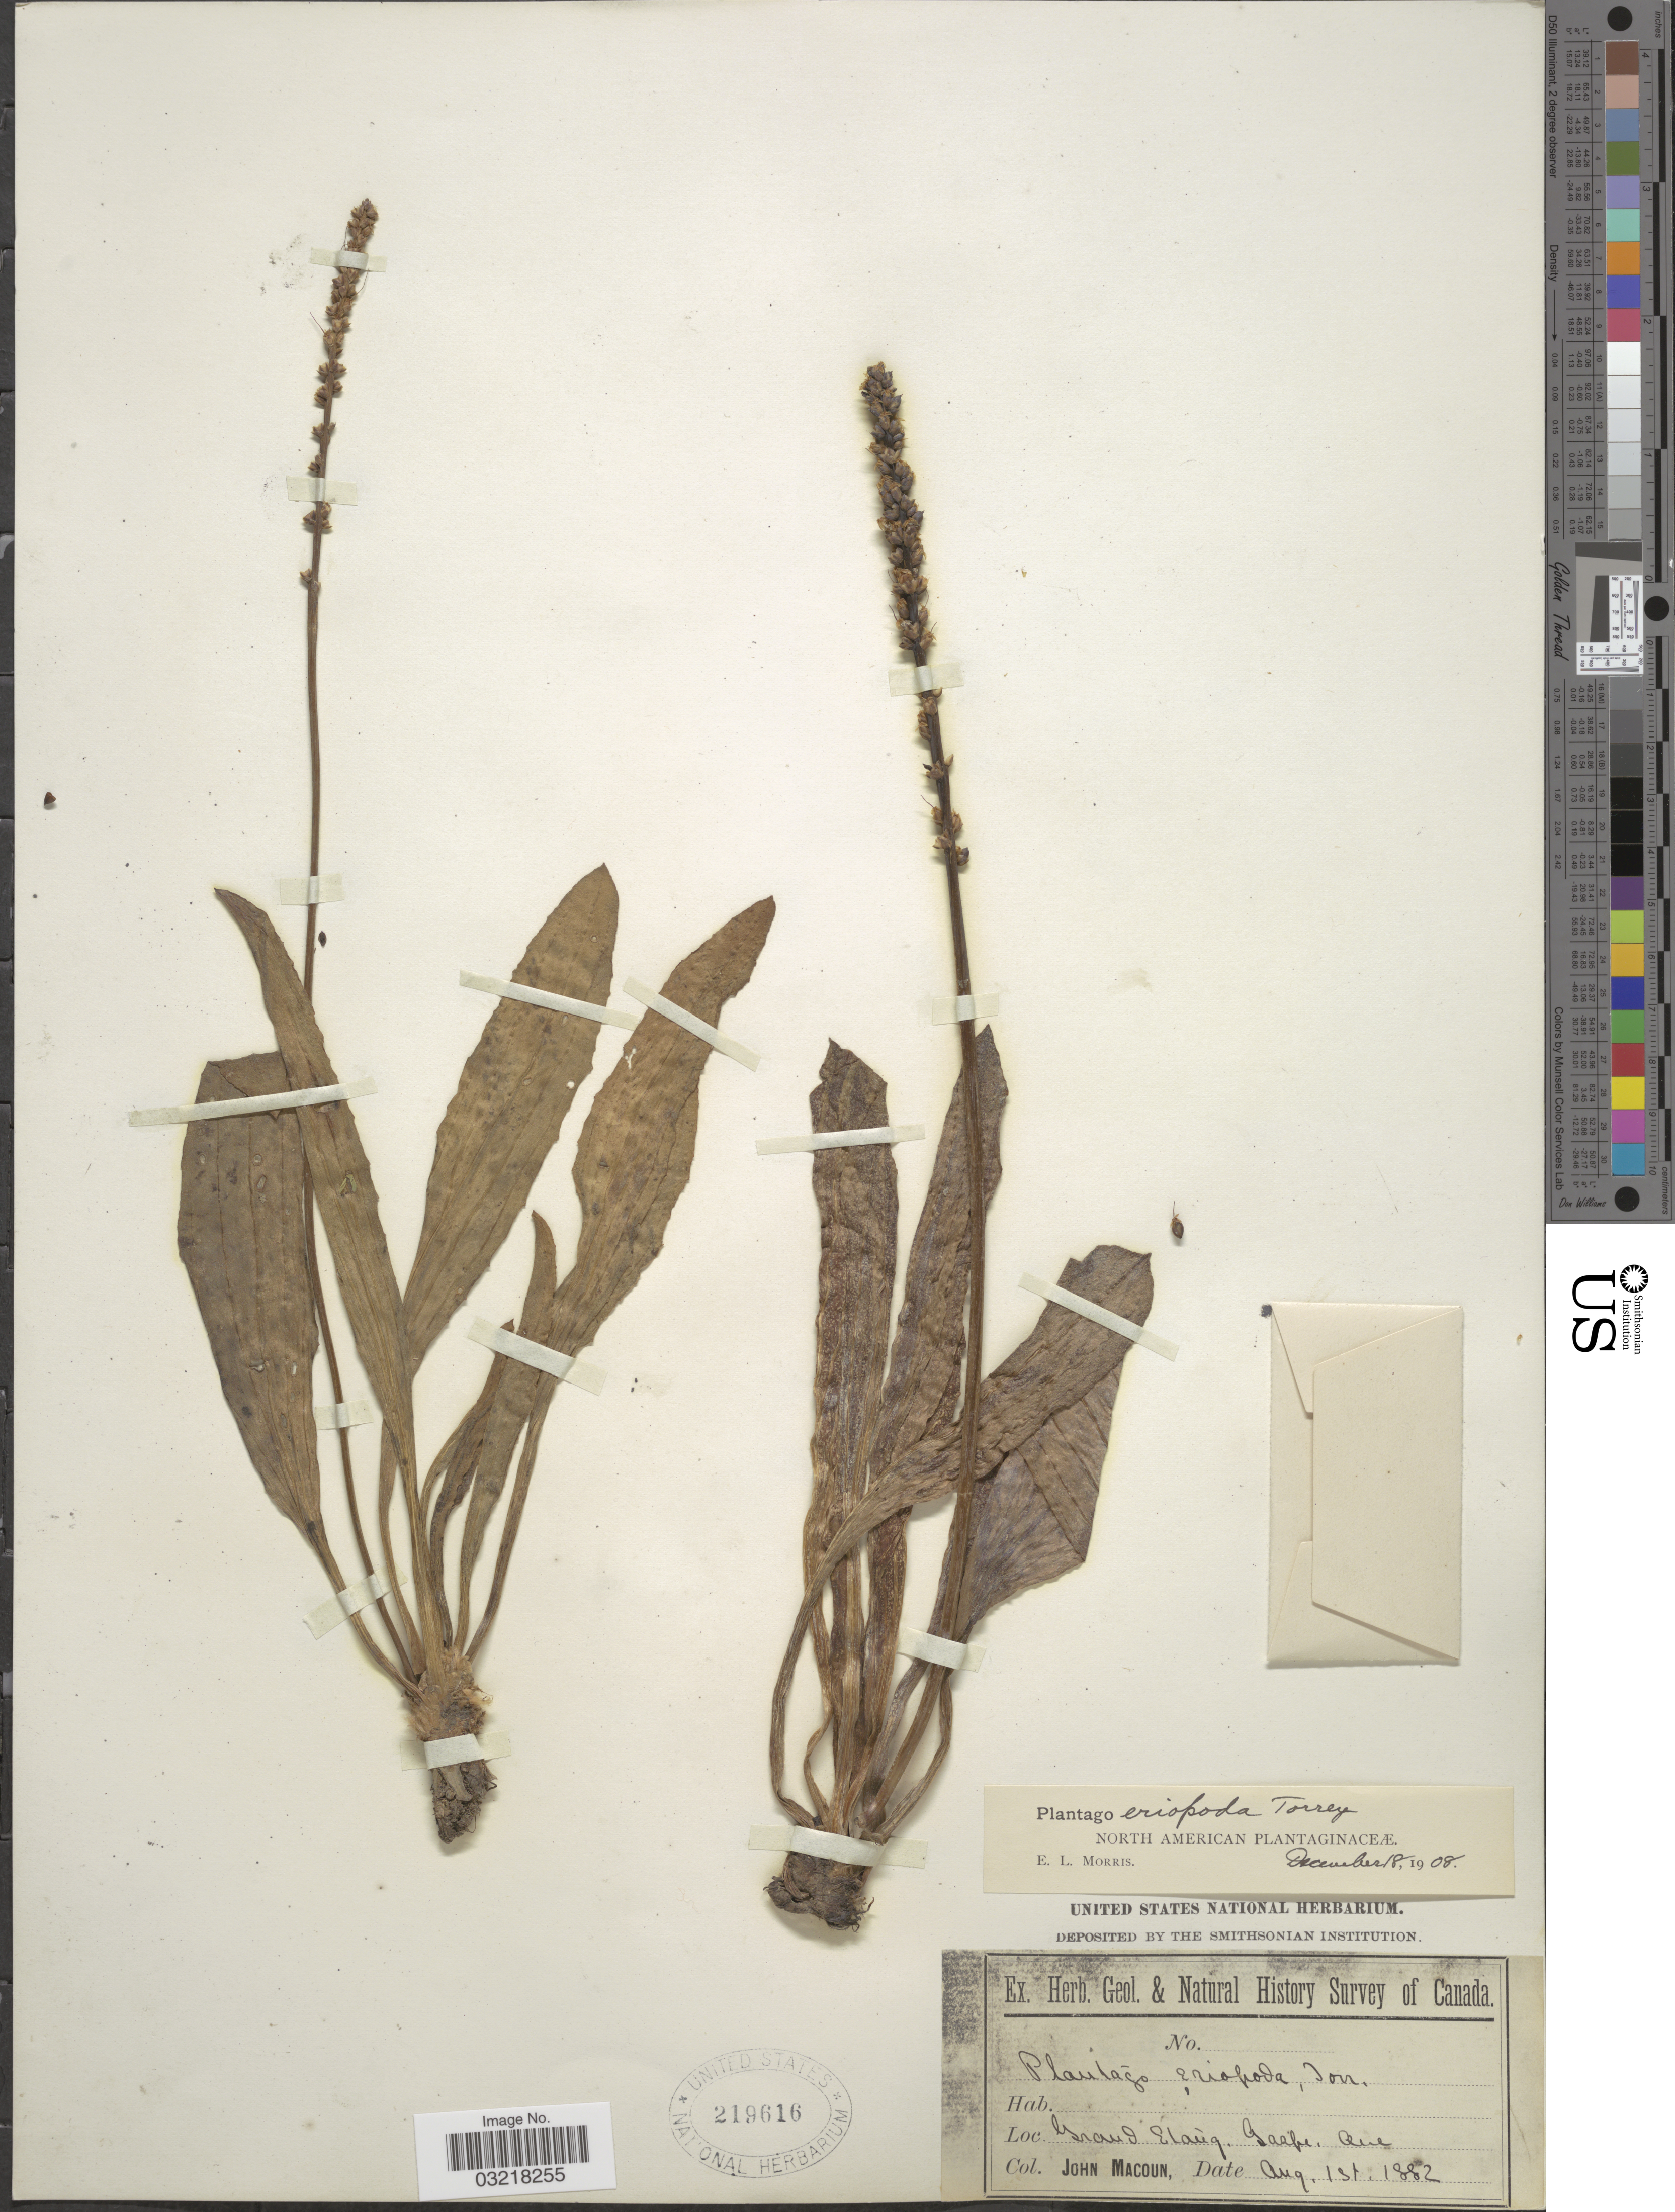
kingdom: Plantae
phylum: Tracheophyta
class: Magnoliopsida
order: Lamiales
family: Plantaginaceae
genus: Plantago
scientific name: Plantago eriopoda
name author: Torr.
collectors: J. Macoun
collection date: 1882-08-13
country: Canada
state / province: Quebec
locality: Grand Etang, Gaspe.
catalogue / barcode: US 219616